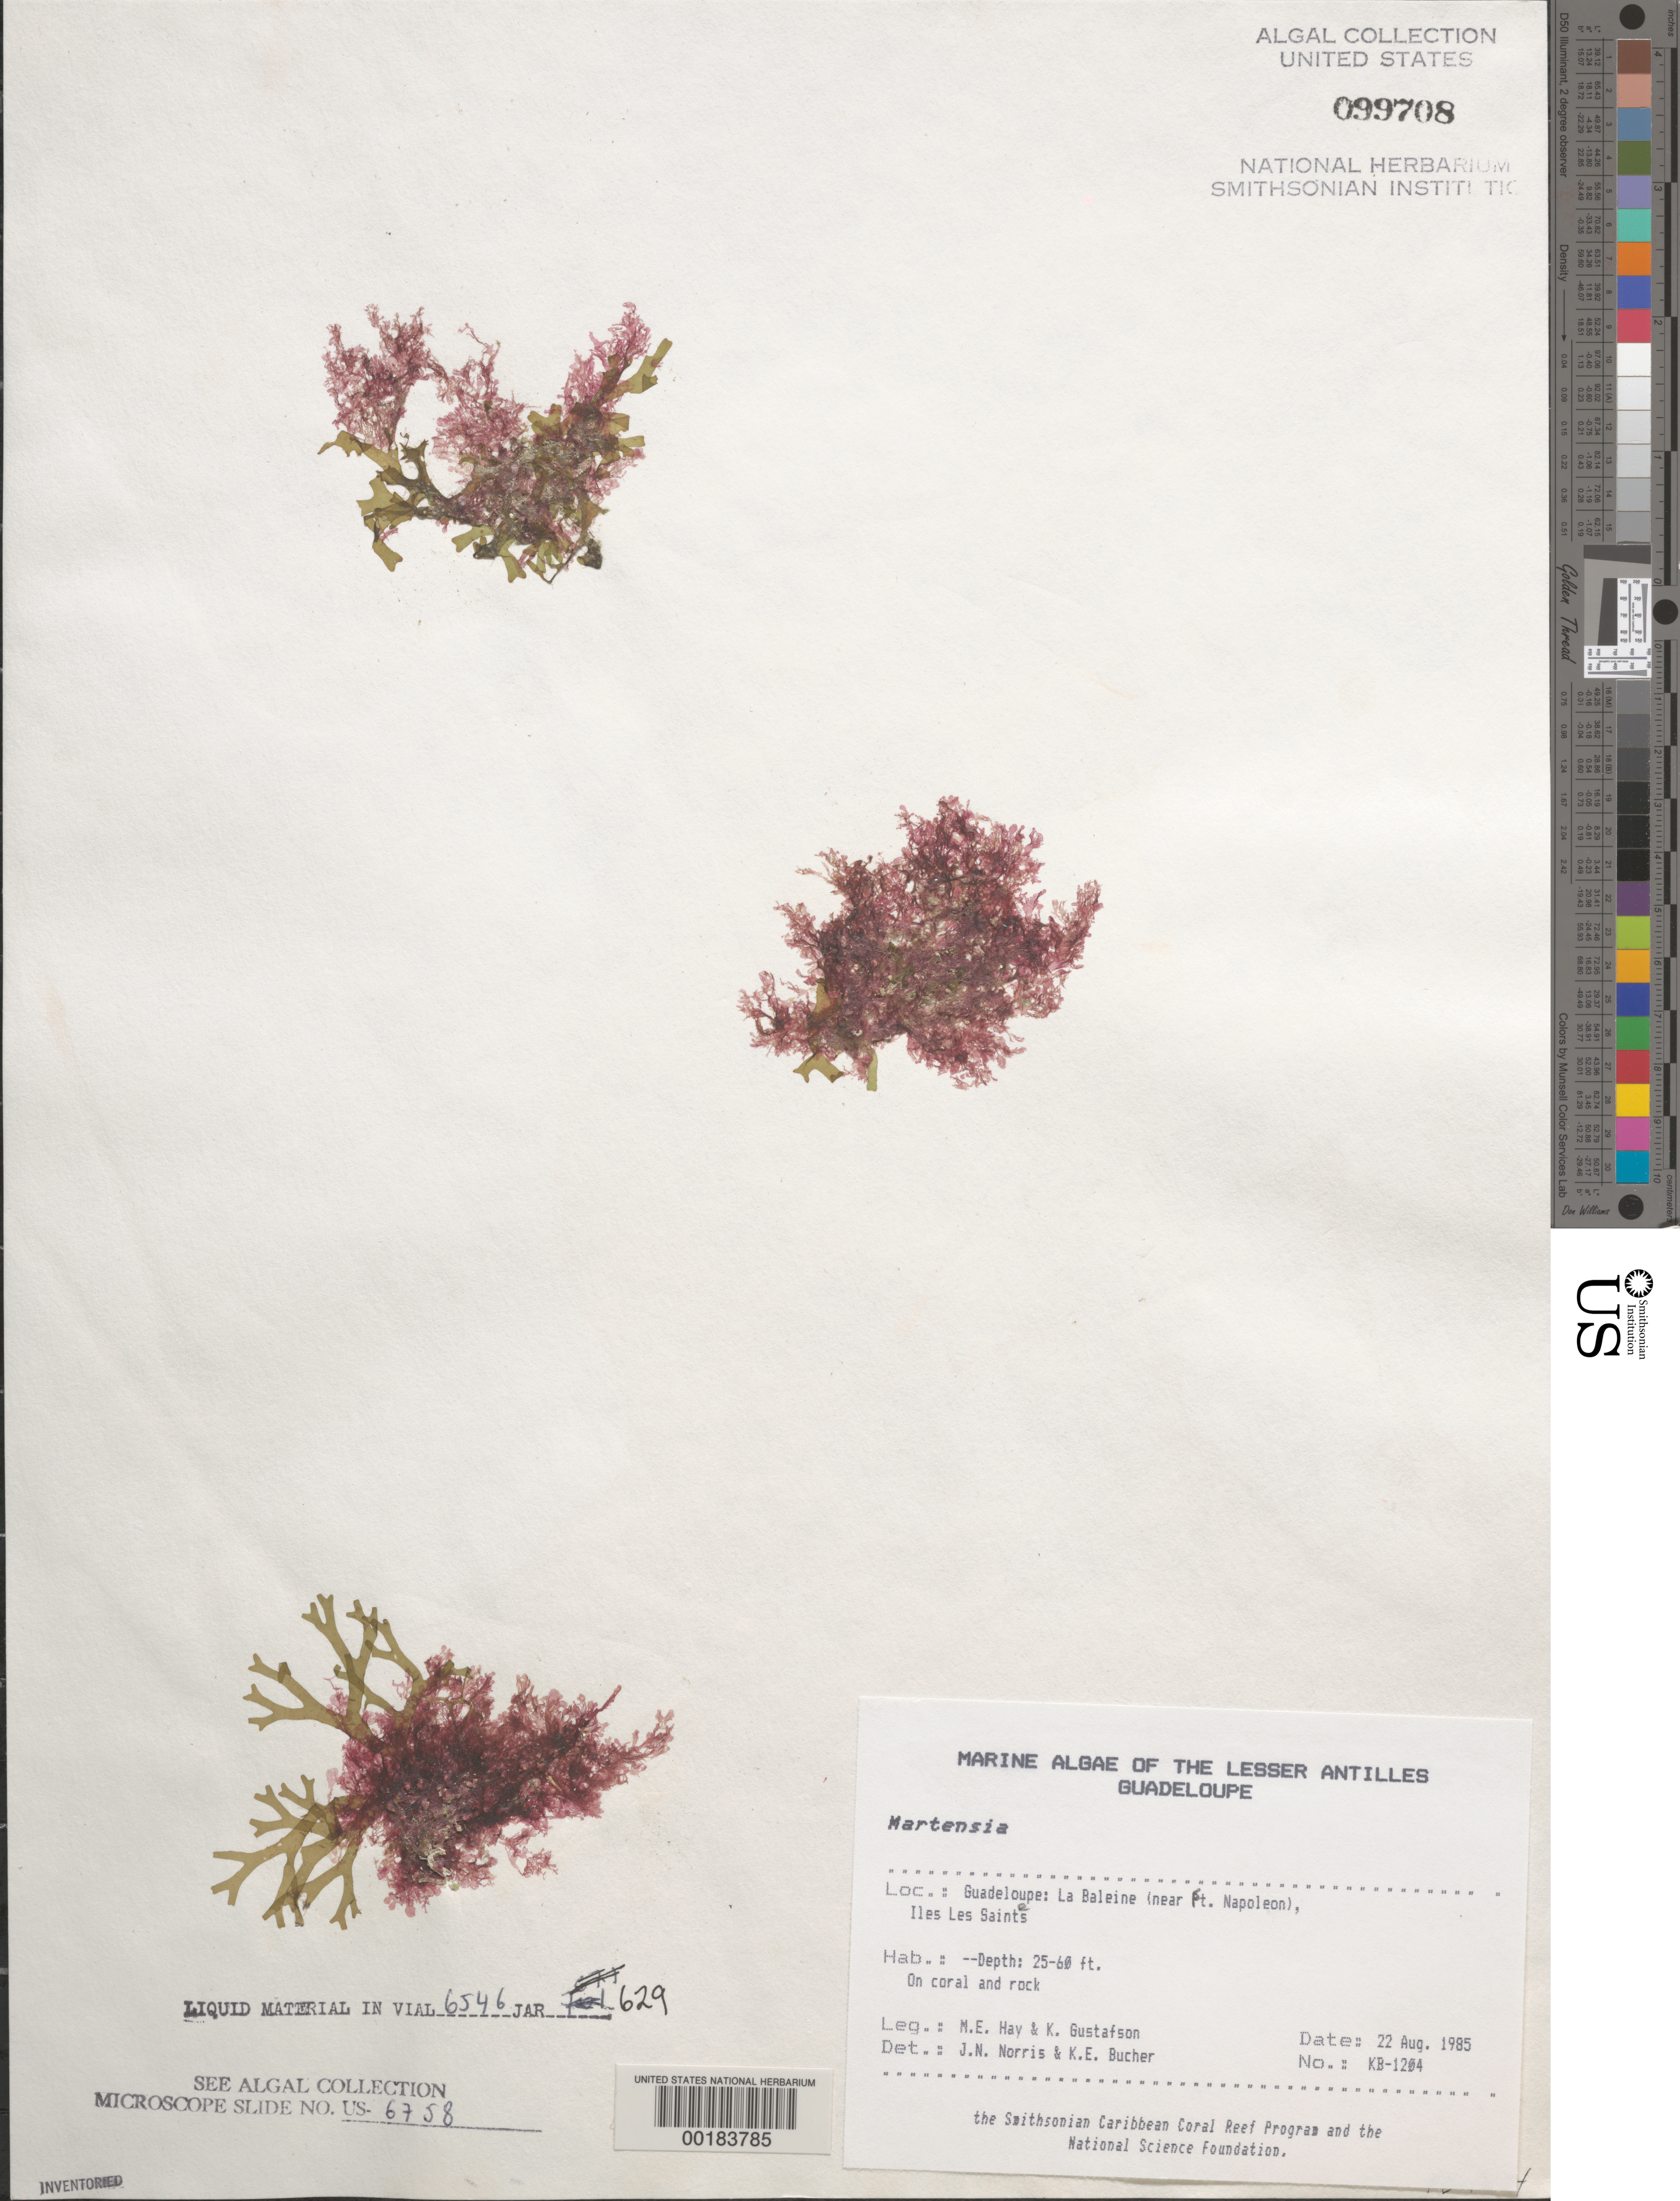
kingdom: Plantae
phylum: Rhodophyta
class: Florideophyceae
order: Ceramiales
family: Delesseriaceae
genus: Martensia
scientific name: Martensia sp.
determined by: Norris, J. N.; Bucher, K. E.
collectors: M. E. Hay & K. Gustafson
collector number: KB-1204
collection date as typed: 22 Aug 1985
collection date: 1985-08-22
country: Guadeloupe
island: Iles des Saintes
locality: La Baleine near Fort Napoleon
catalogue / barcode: US 99708